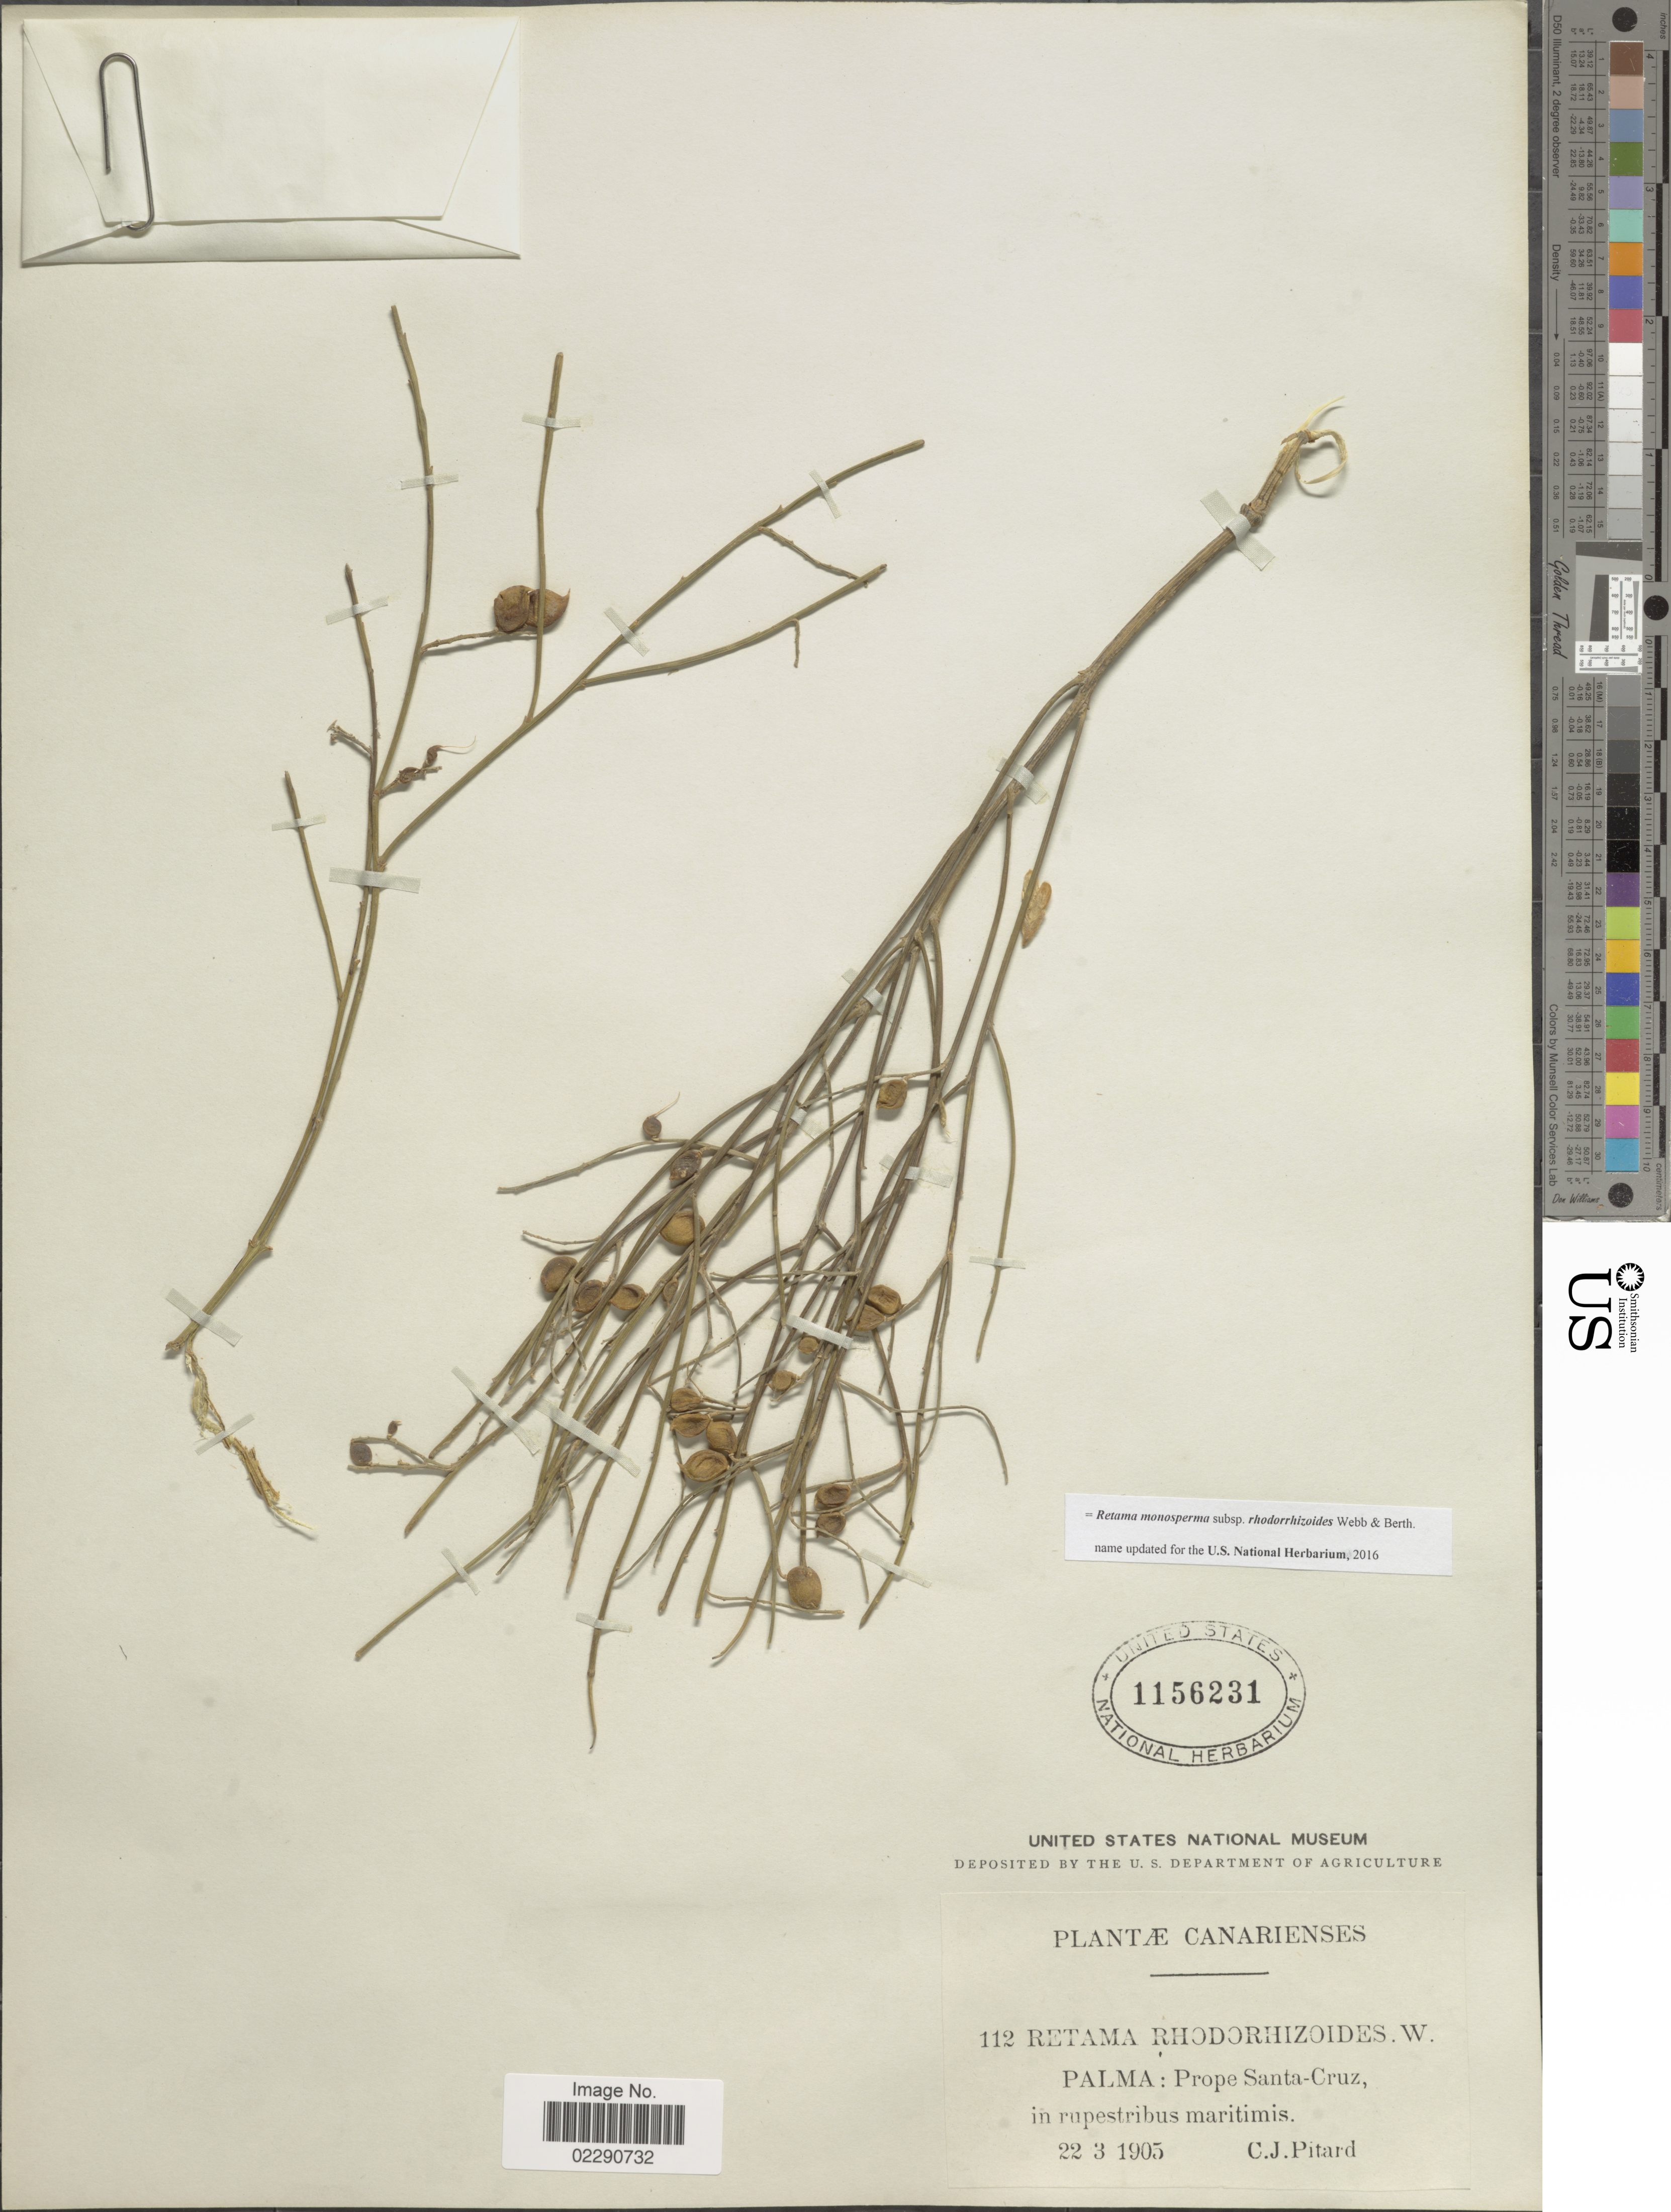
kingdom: Plantae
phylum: Tracheophyta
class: Magnoliopsida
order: Fabales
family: Fabaceae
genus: Retama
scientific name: Retama rhodorhizoides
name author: (Webb. & Berthel.) Webb & Berthel.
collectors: C. Pitard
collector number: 112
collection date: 1905-03-22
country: Spain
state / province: Canarias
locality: Canarienses, Palma, prope Santa-Cruz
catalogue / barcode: US 1156231